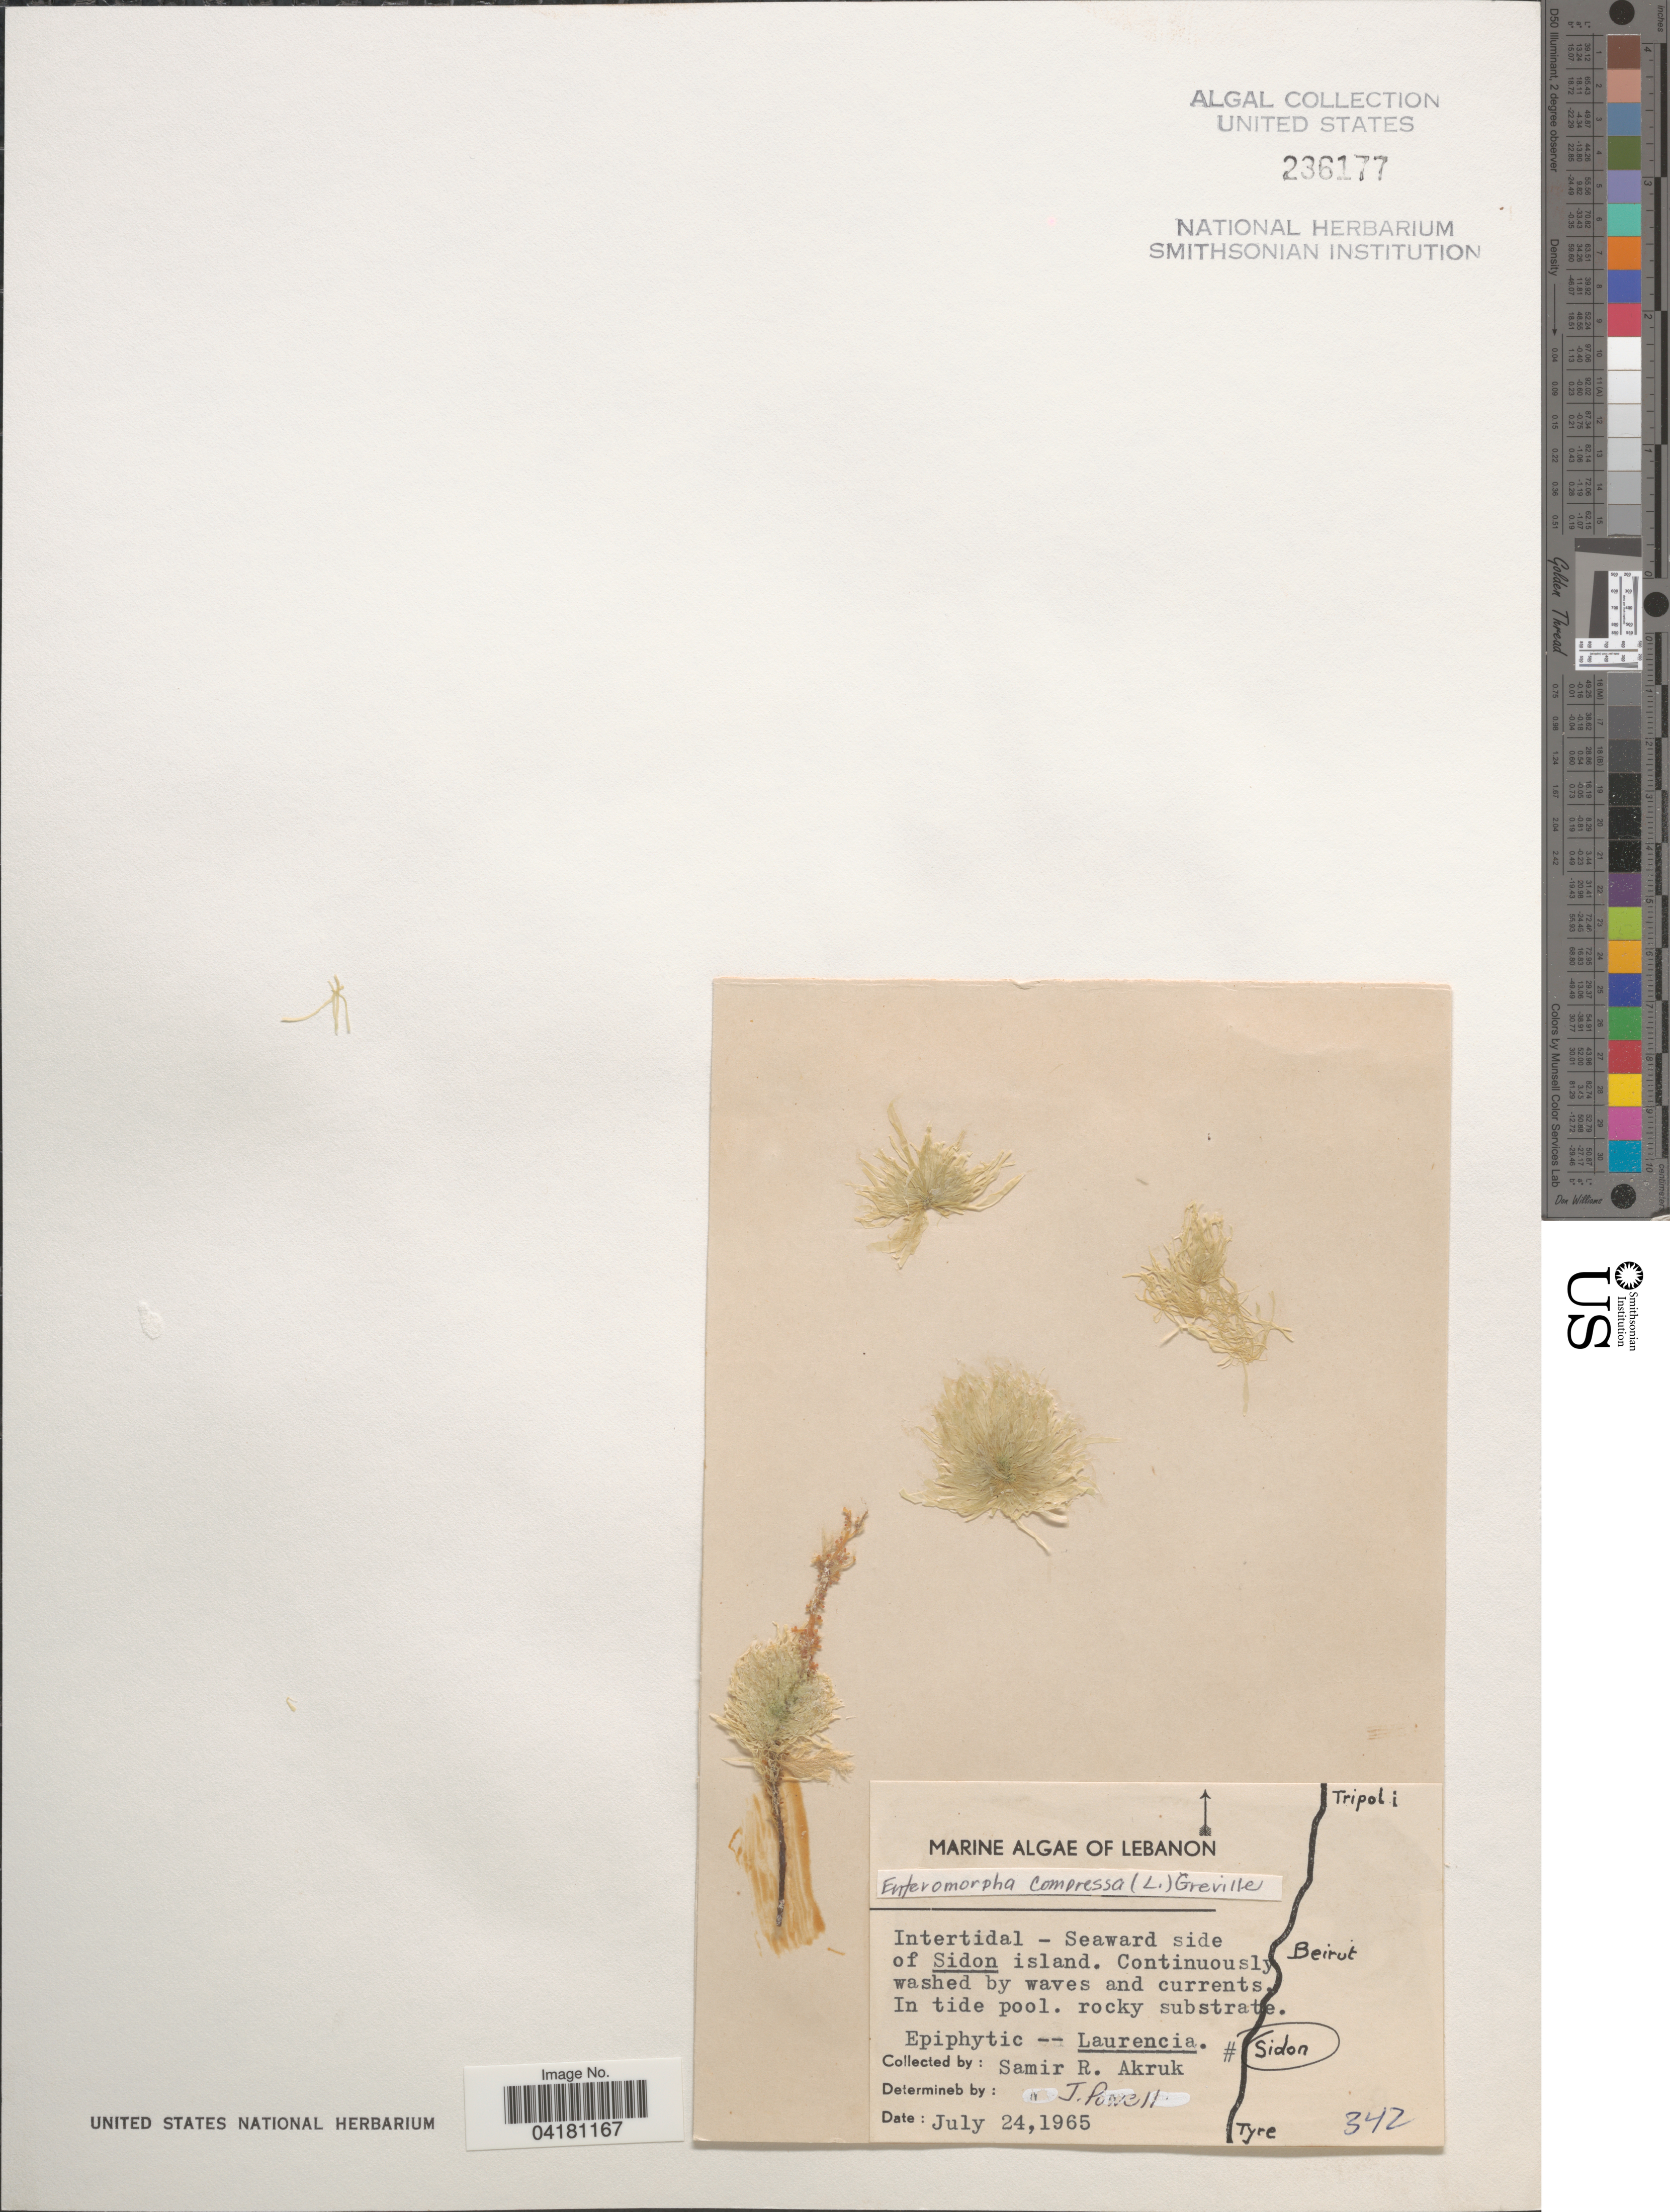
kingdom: Plantae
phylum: Chlorophyta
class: Ulvophyceae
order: Ulvales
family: Ulvaceae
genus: Ulva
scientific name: Ulva compressa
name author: L.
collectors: S. Akruk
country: Lebanon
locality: Intertidal - Seaward side of Sidon island. Sidon.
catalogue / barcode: US 236177